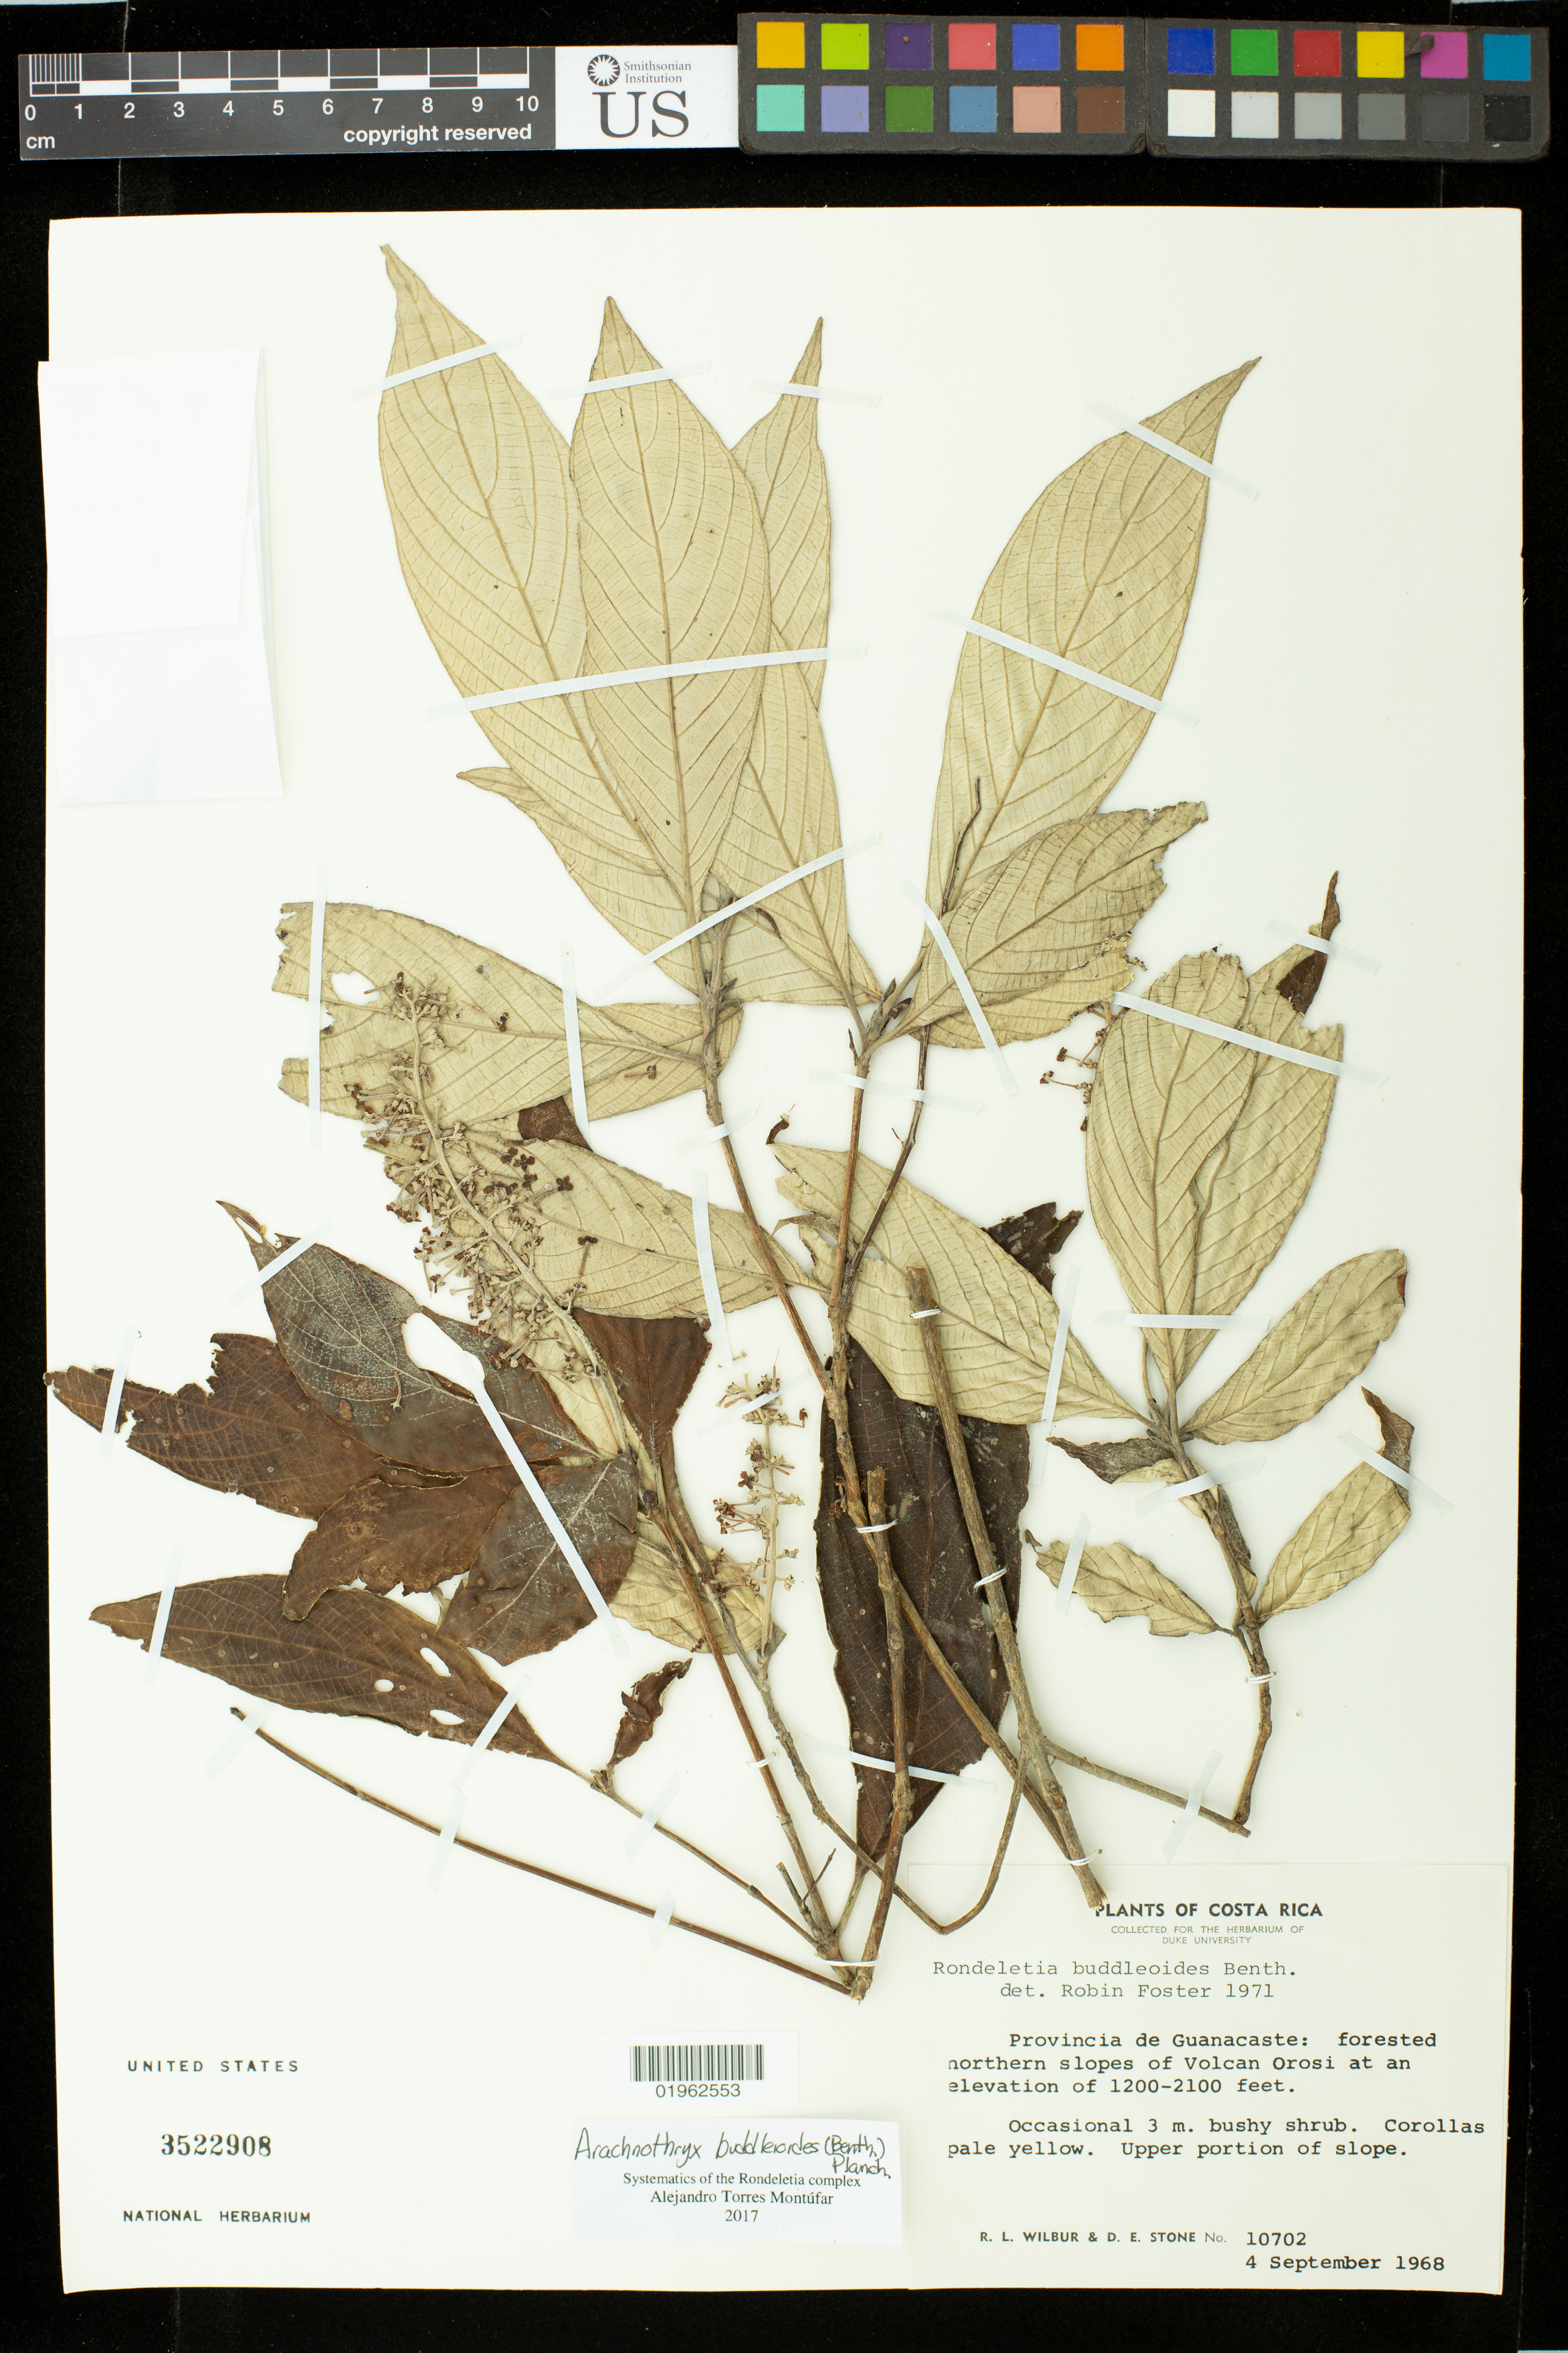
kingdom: Plantae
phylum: Tracheophyta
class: Magnoliopsida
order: Gentianales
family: Rubiaceae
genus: Arachnothryx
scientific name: Arachnothryx buddleioides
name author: (Benth.) Planch.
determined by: Torres Montufar, J. A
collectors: R. L. Wilbur & D. E. Stone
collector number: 10702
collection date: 1968-09-04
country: Costa Rica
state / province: Guanacaste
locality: Northern slopes of Volcan Orosi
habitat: upper portion of forested slope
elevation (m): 366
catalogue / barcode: US 3522908